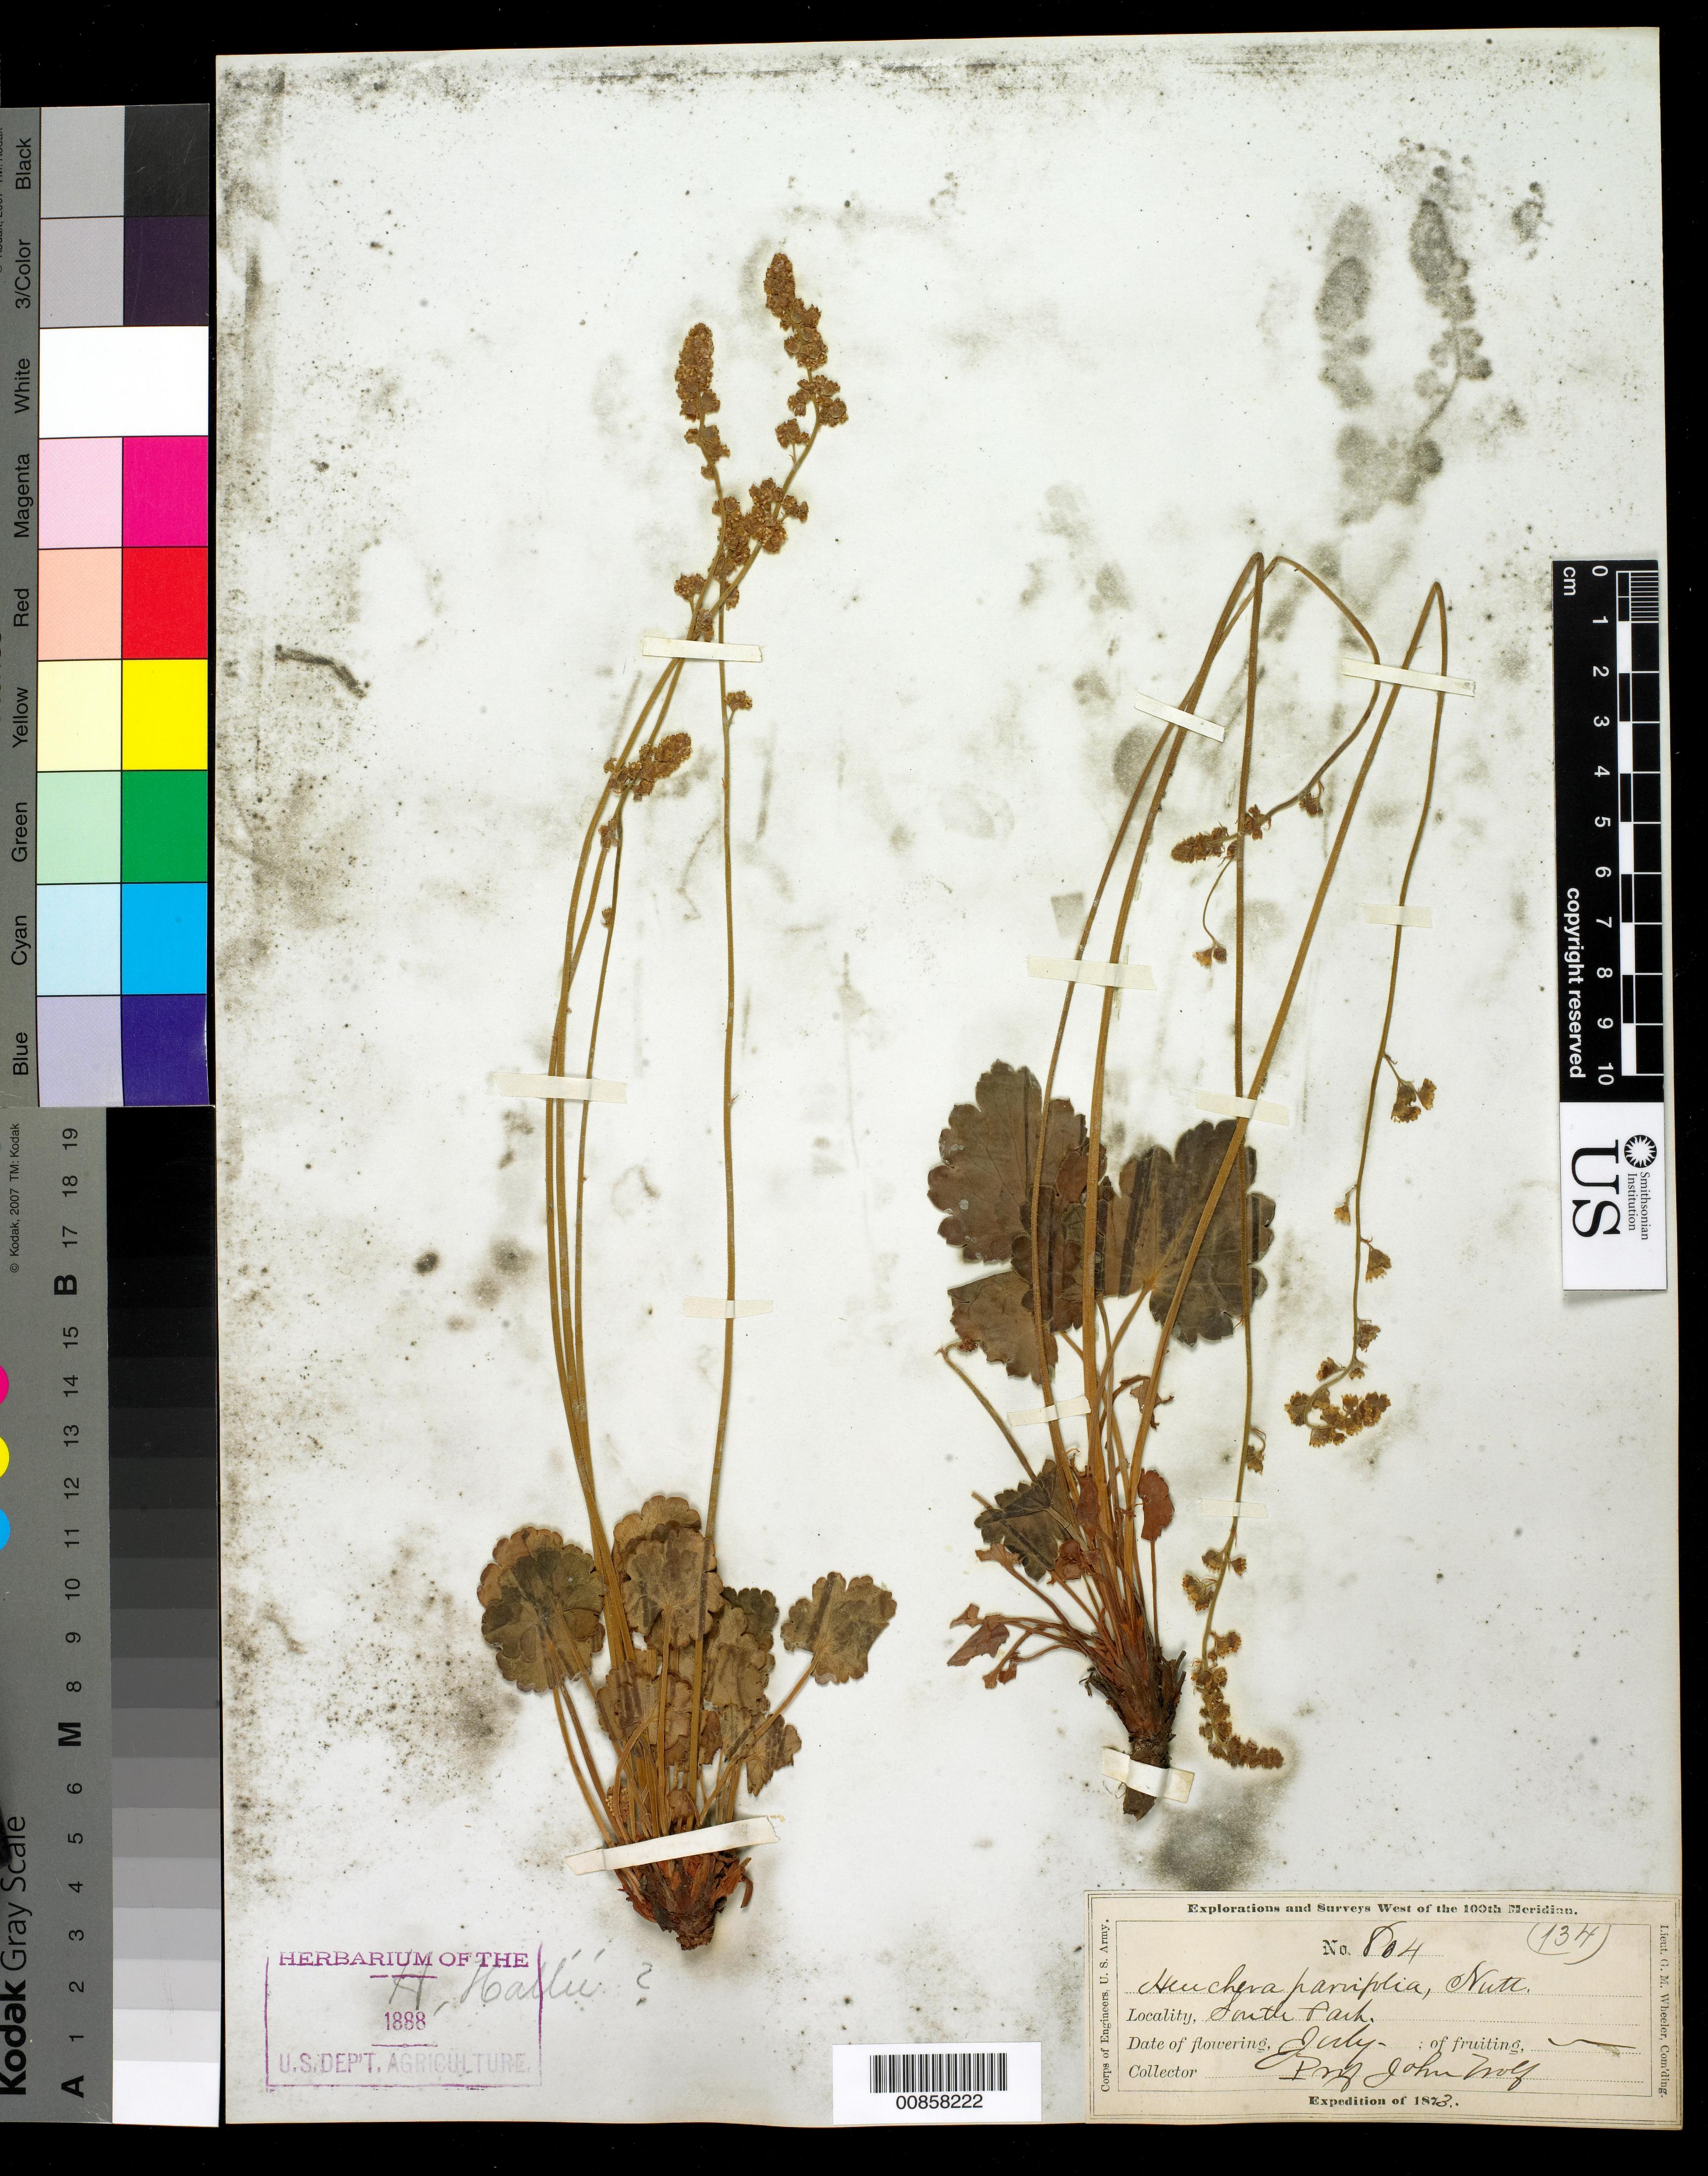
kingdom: Plantae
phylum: Tracheophyta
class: Magnoliopsida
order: Saxifragales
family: Saxifragaceae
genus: Heuchera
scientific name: Heuchera parvifolia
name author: Nutt.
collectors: J. Wolf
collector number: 804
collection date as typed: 1873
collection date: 1873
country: United States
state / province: Colorado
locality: South Park